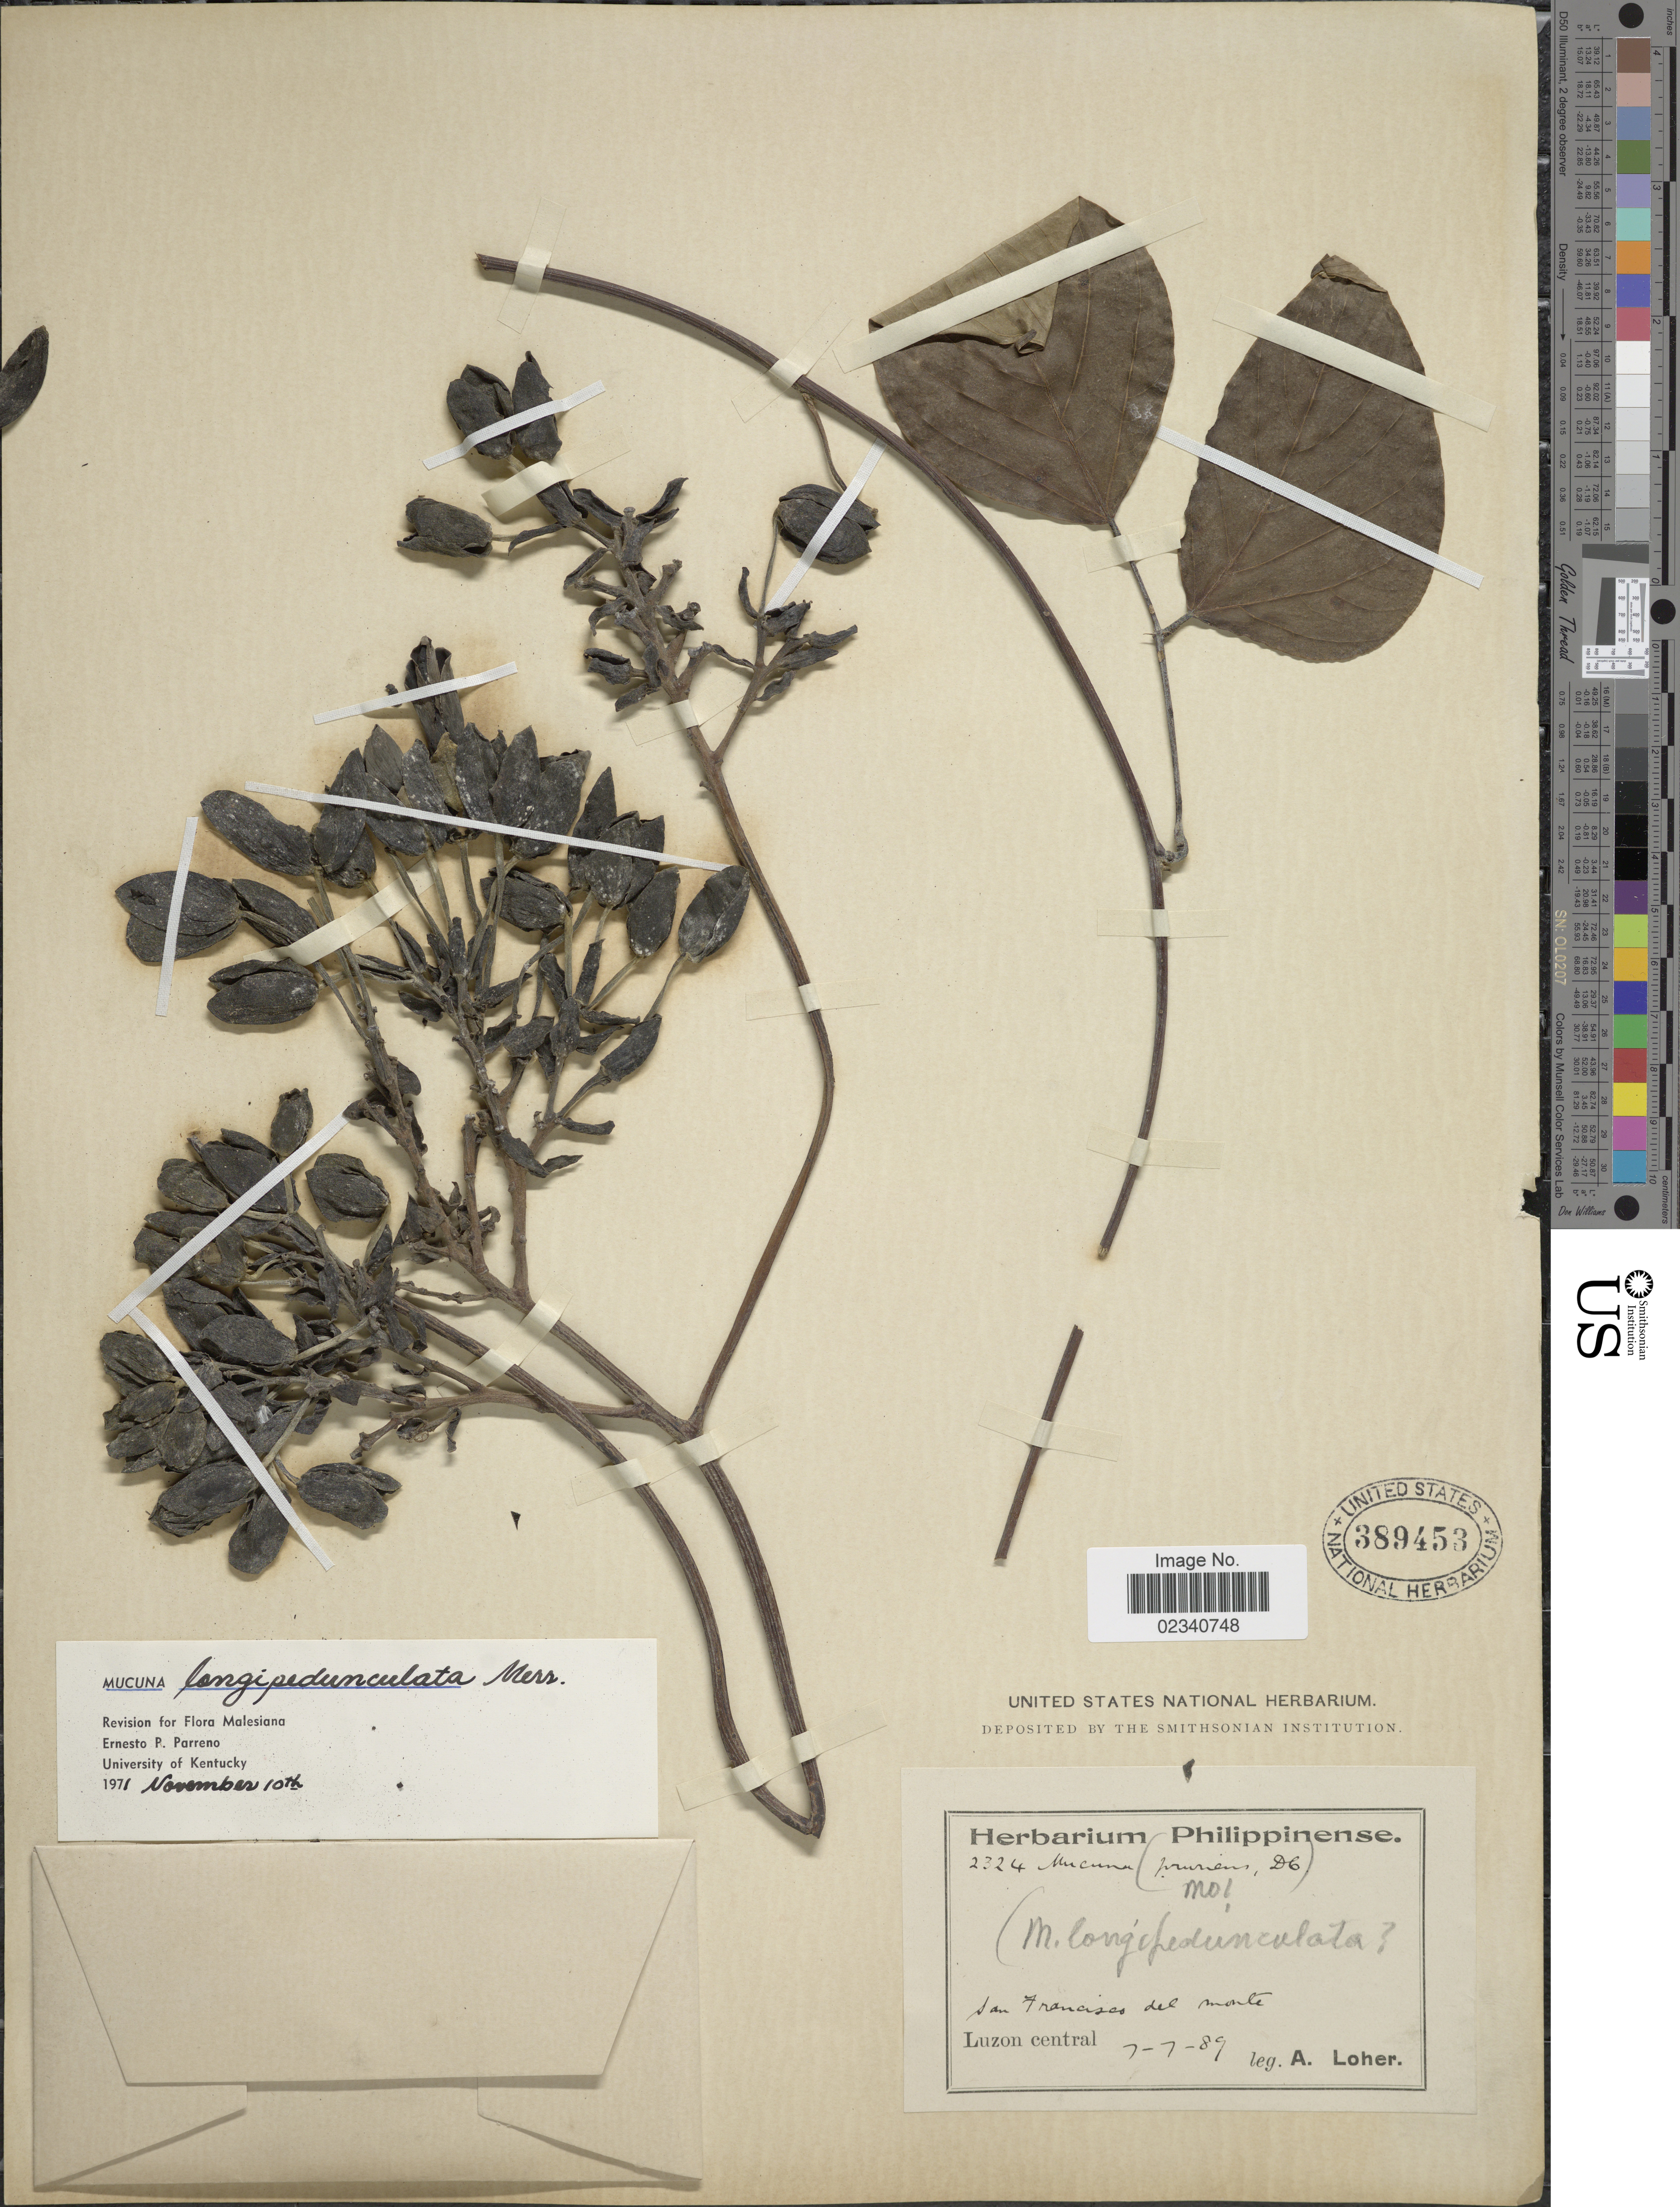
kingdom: Plantae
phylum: Tracheophyta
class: Magnoliopsida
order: Fabales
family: Fabaceae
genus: Mucuna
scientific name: Mucuna longipedunculata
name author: Merr.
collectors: A. Loher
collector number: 2324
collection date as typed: Transcribed d/m/y: 7/7/89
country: Philippines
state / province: Central Luzon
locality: San Francisco del monte.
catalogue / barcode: US 389453